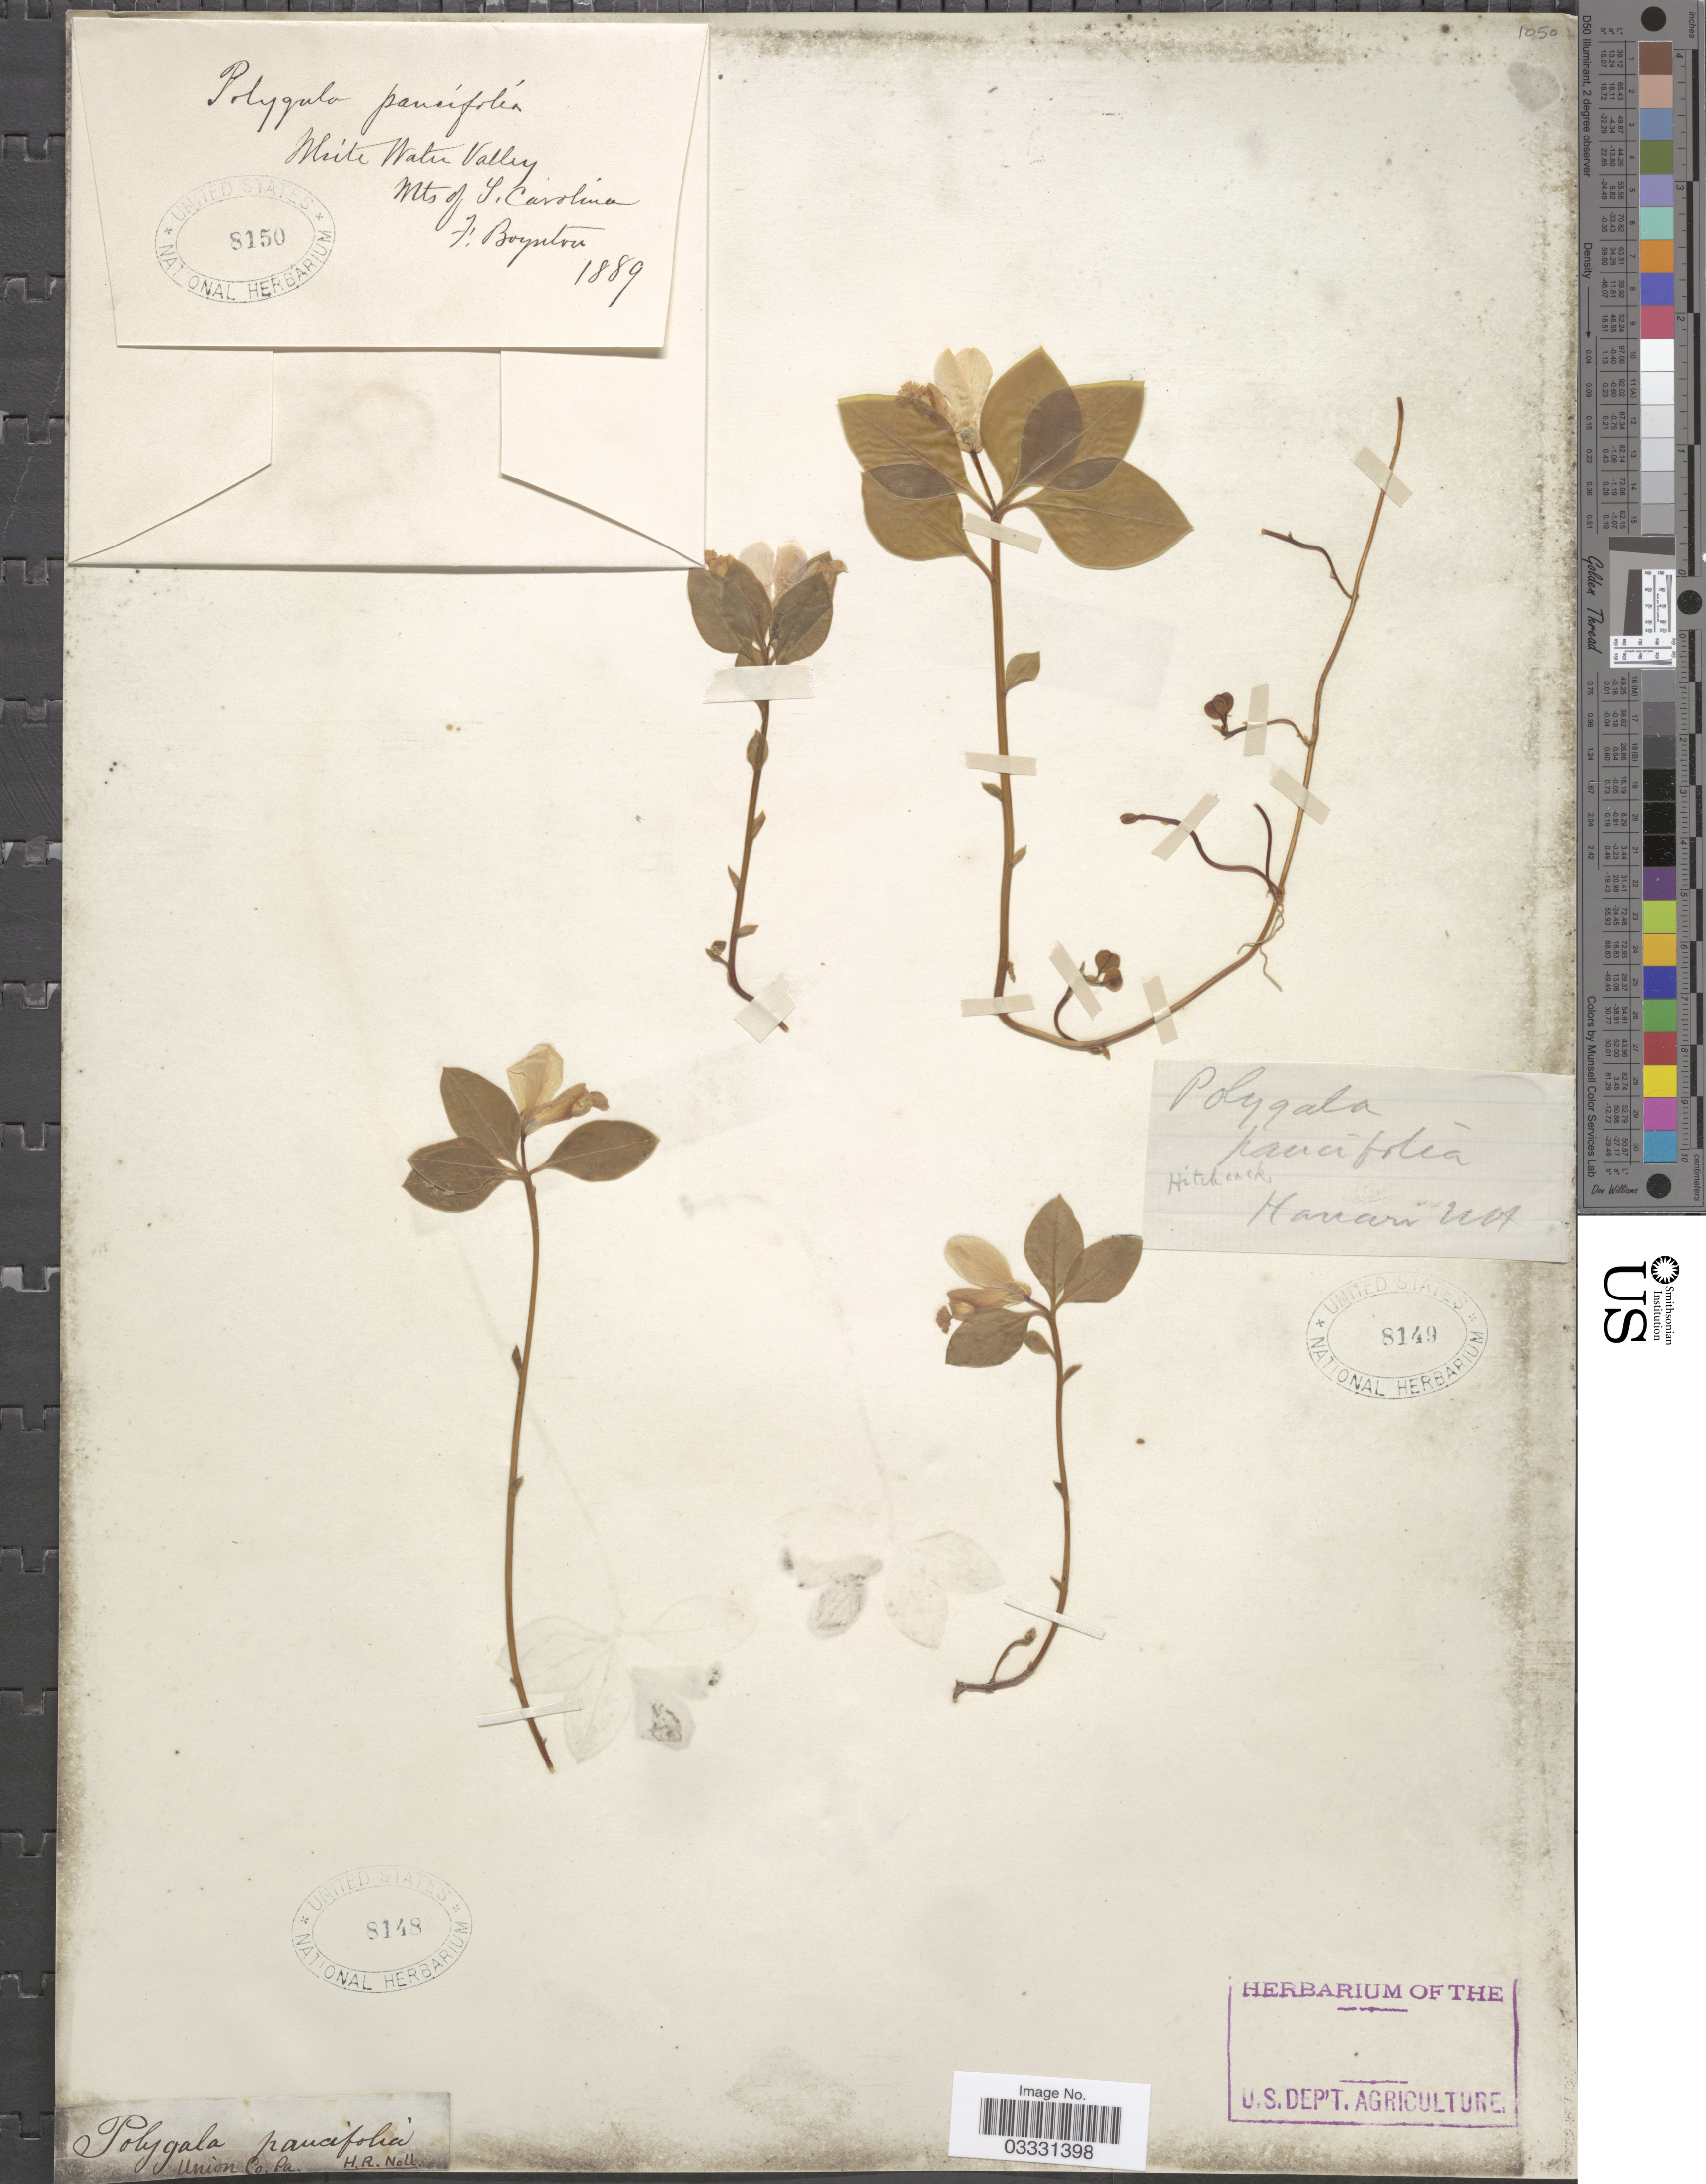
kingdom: Plantae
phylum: Tracheophyta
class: Magnoliopsida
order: Fabales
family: Polygalaceae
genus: Polygaloides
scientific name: Polygaloides paucifolia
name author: (Willd.) J.R. Abbott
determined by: Strong, Mark T., (BOT), Smithsonian Institution - National Museum of Natural History (UNITED STATES)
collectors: F. Boynton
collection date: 1889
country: United States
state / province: South Carolina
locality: White Water Valley. Mts of S. Carolina.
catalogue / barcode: US 8150